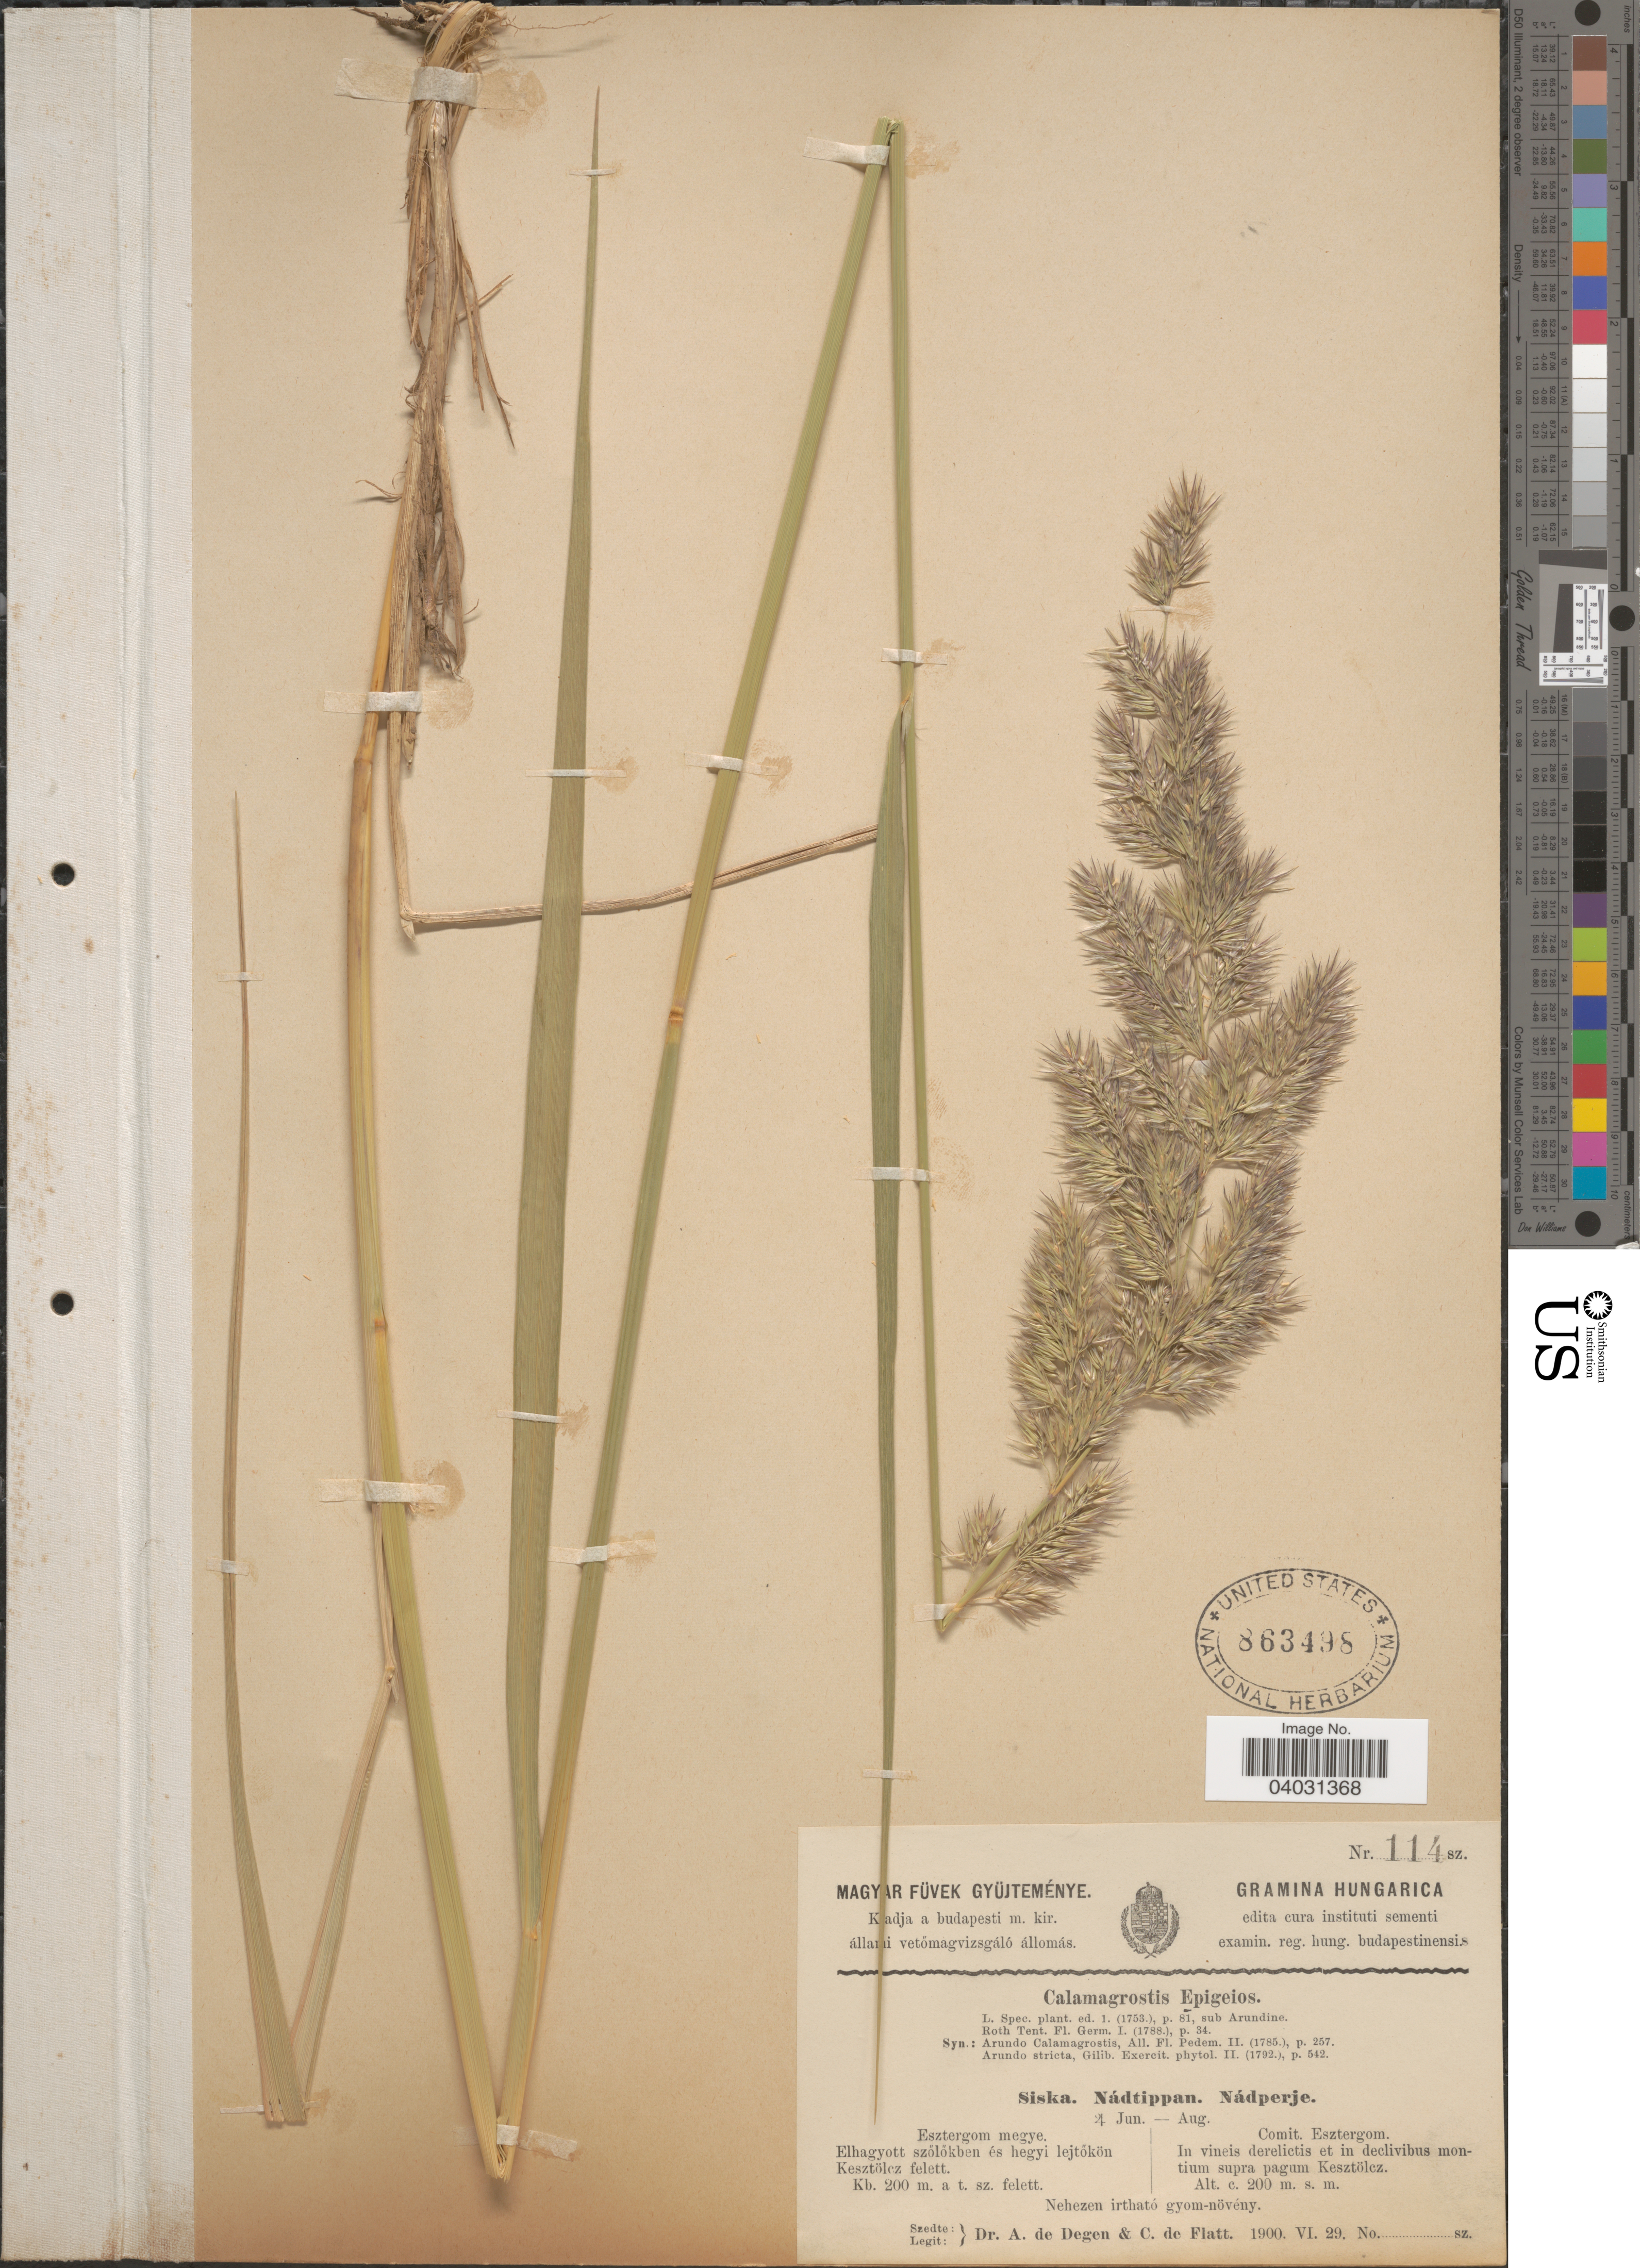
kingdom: Plantae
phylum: Tracheophyta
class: Liliopsida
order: Poales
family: Poaceae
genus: Calamagrostis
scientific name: Calamagrostis epigeios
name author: (L.) Roth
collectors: A. Degen & C. de Flatt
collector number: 114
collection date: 1900-06-29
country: Hungary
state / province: Komárom-Esztergom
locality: Comit. Esztergom. In vineis derelictis et in declivibus montium supra pagum Kestölez.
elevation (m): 200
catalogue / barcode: US 863498